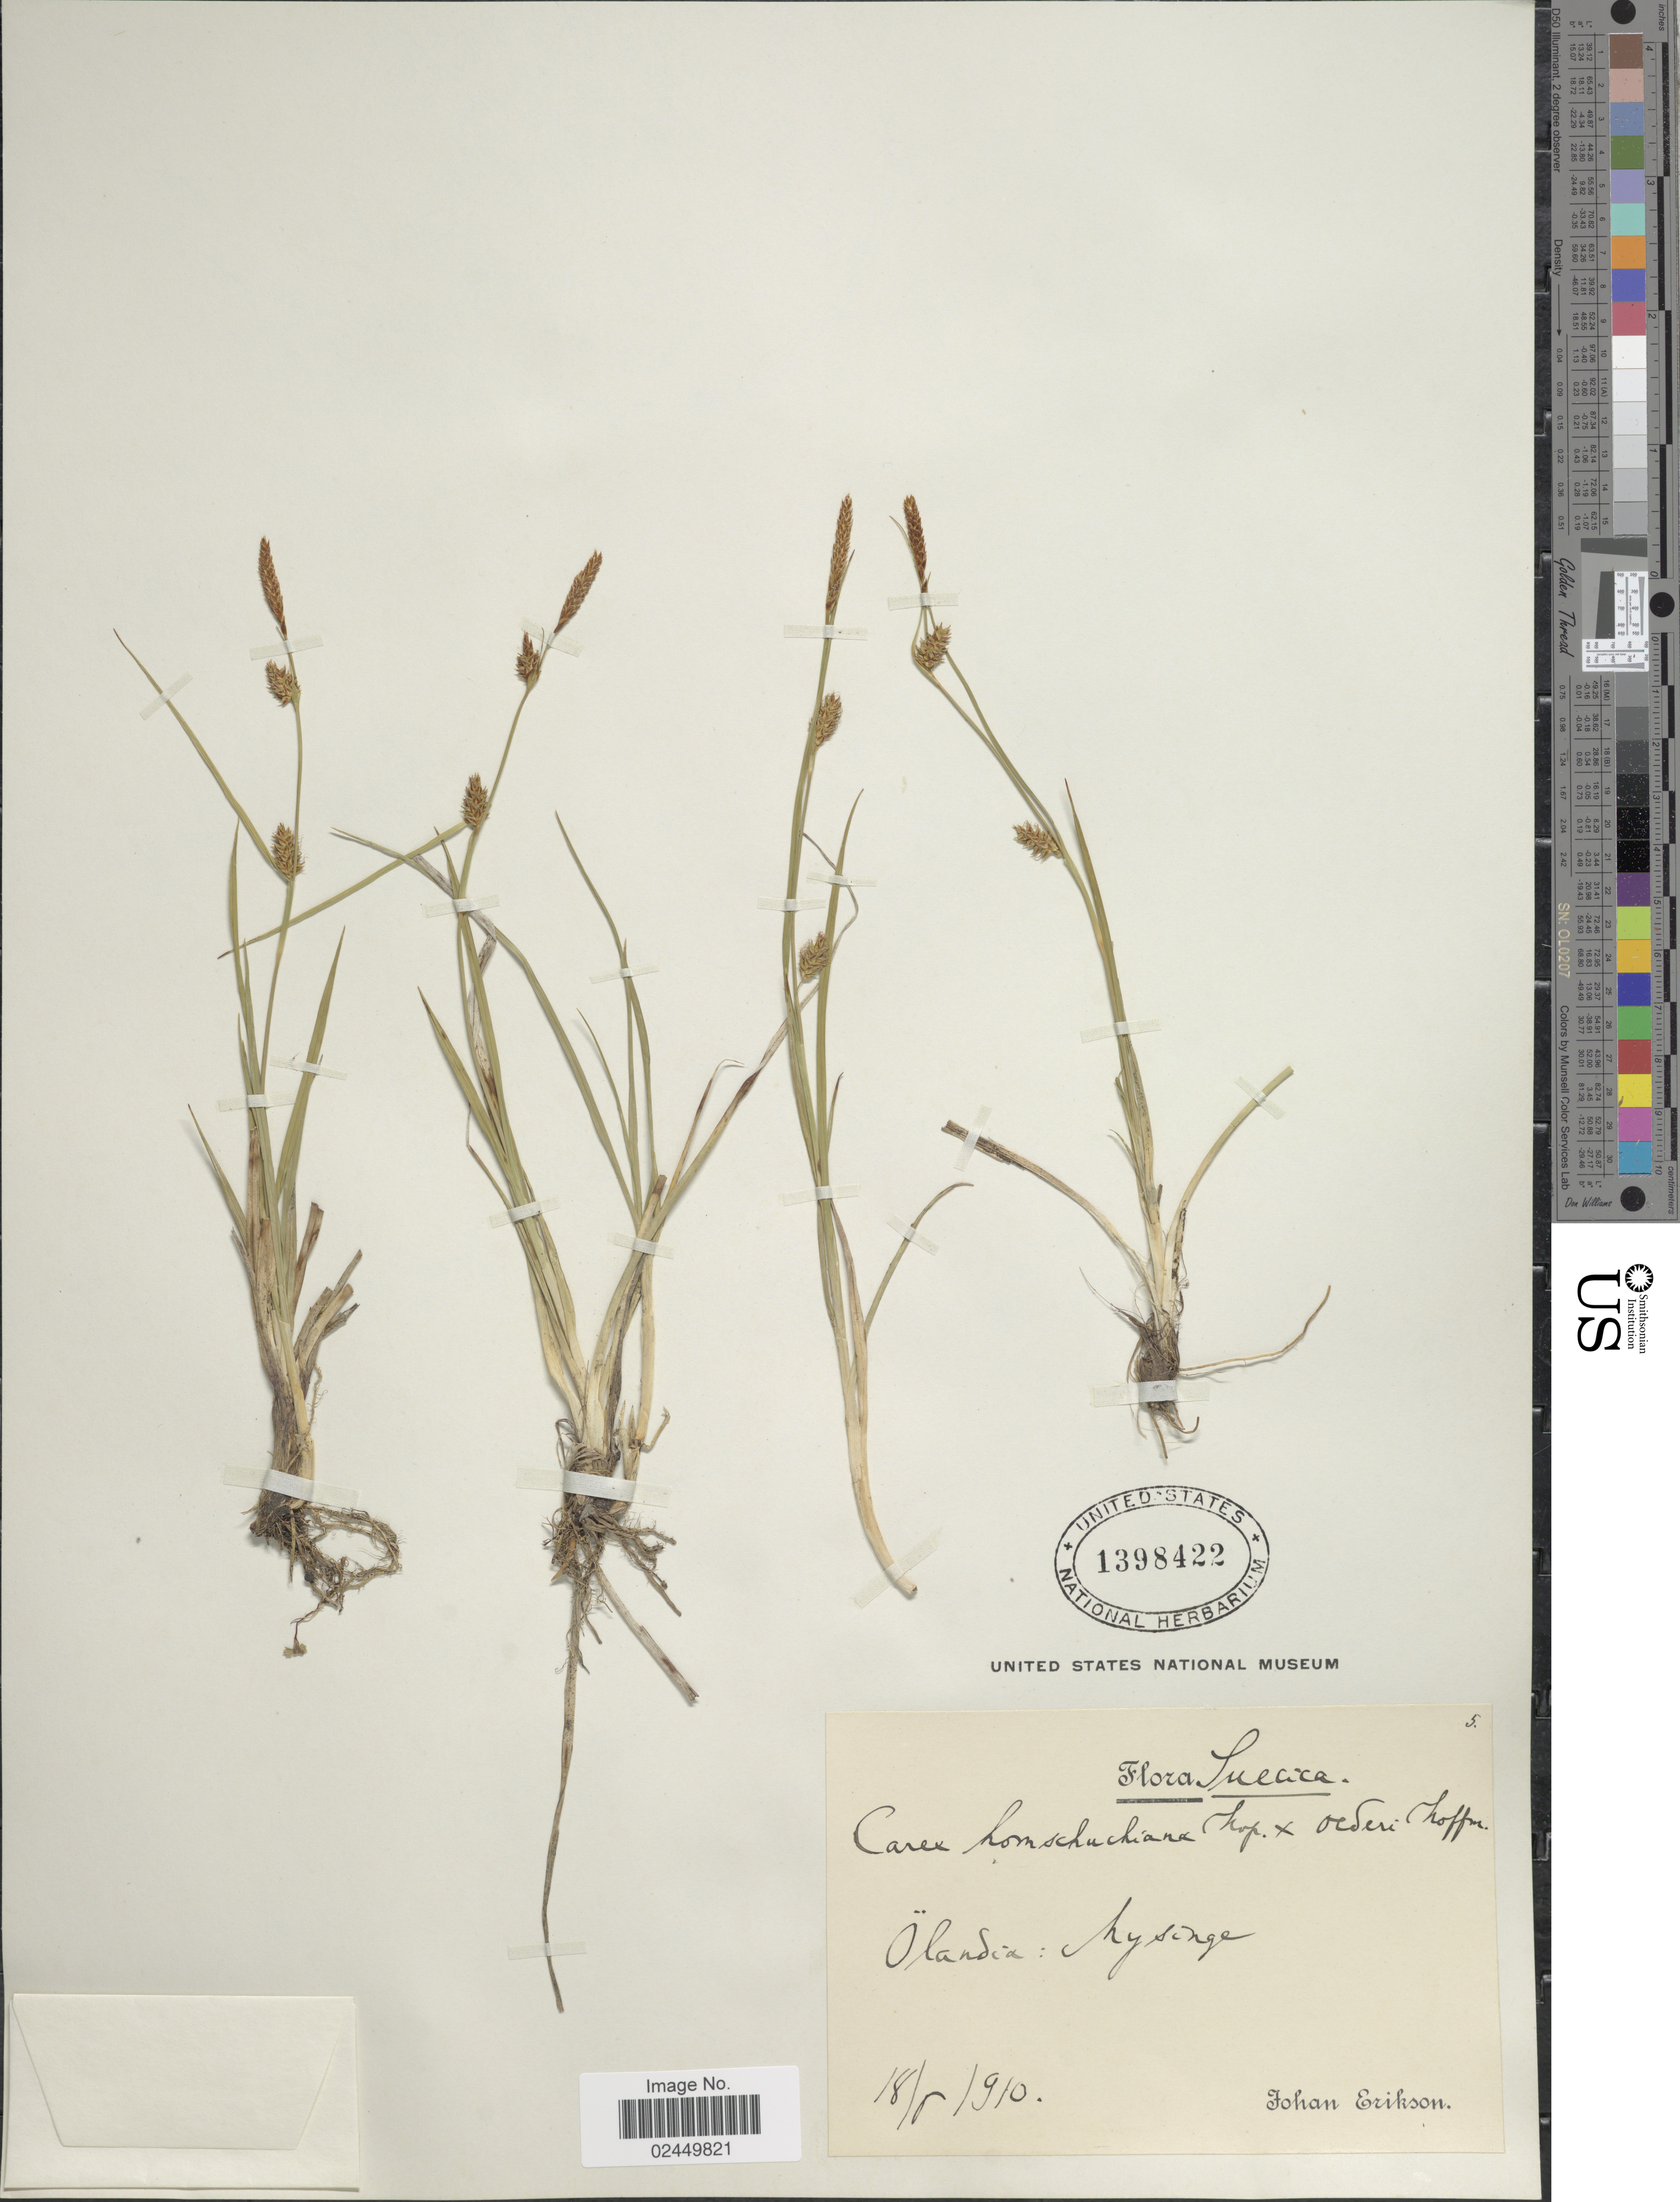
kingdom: Plantae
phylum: Tracheophyta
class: Liliopsida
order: Poales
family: Cyperaceae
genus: Carex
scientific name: Carex hostiana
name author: DC.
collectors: J. Erikson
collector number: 5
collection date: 1910-08-18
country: Sweden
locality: Suecica. Olandia: Nysinge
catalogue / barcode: US 1398422